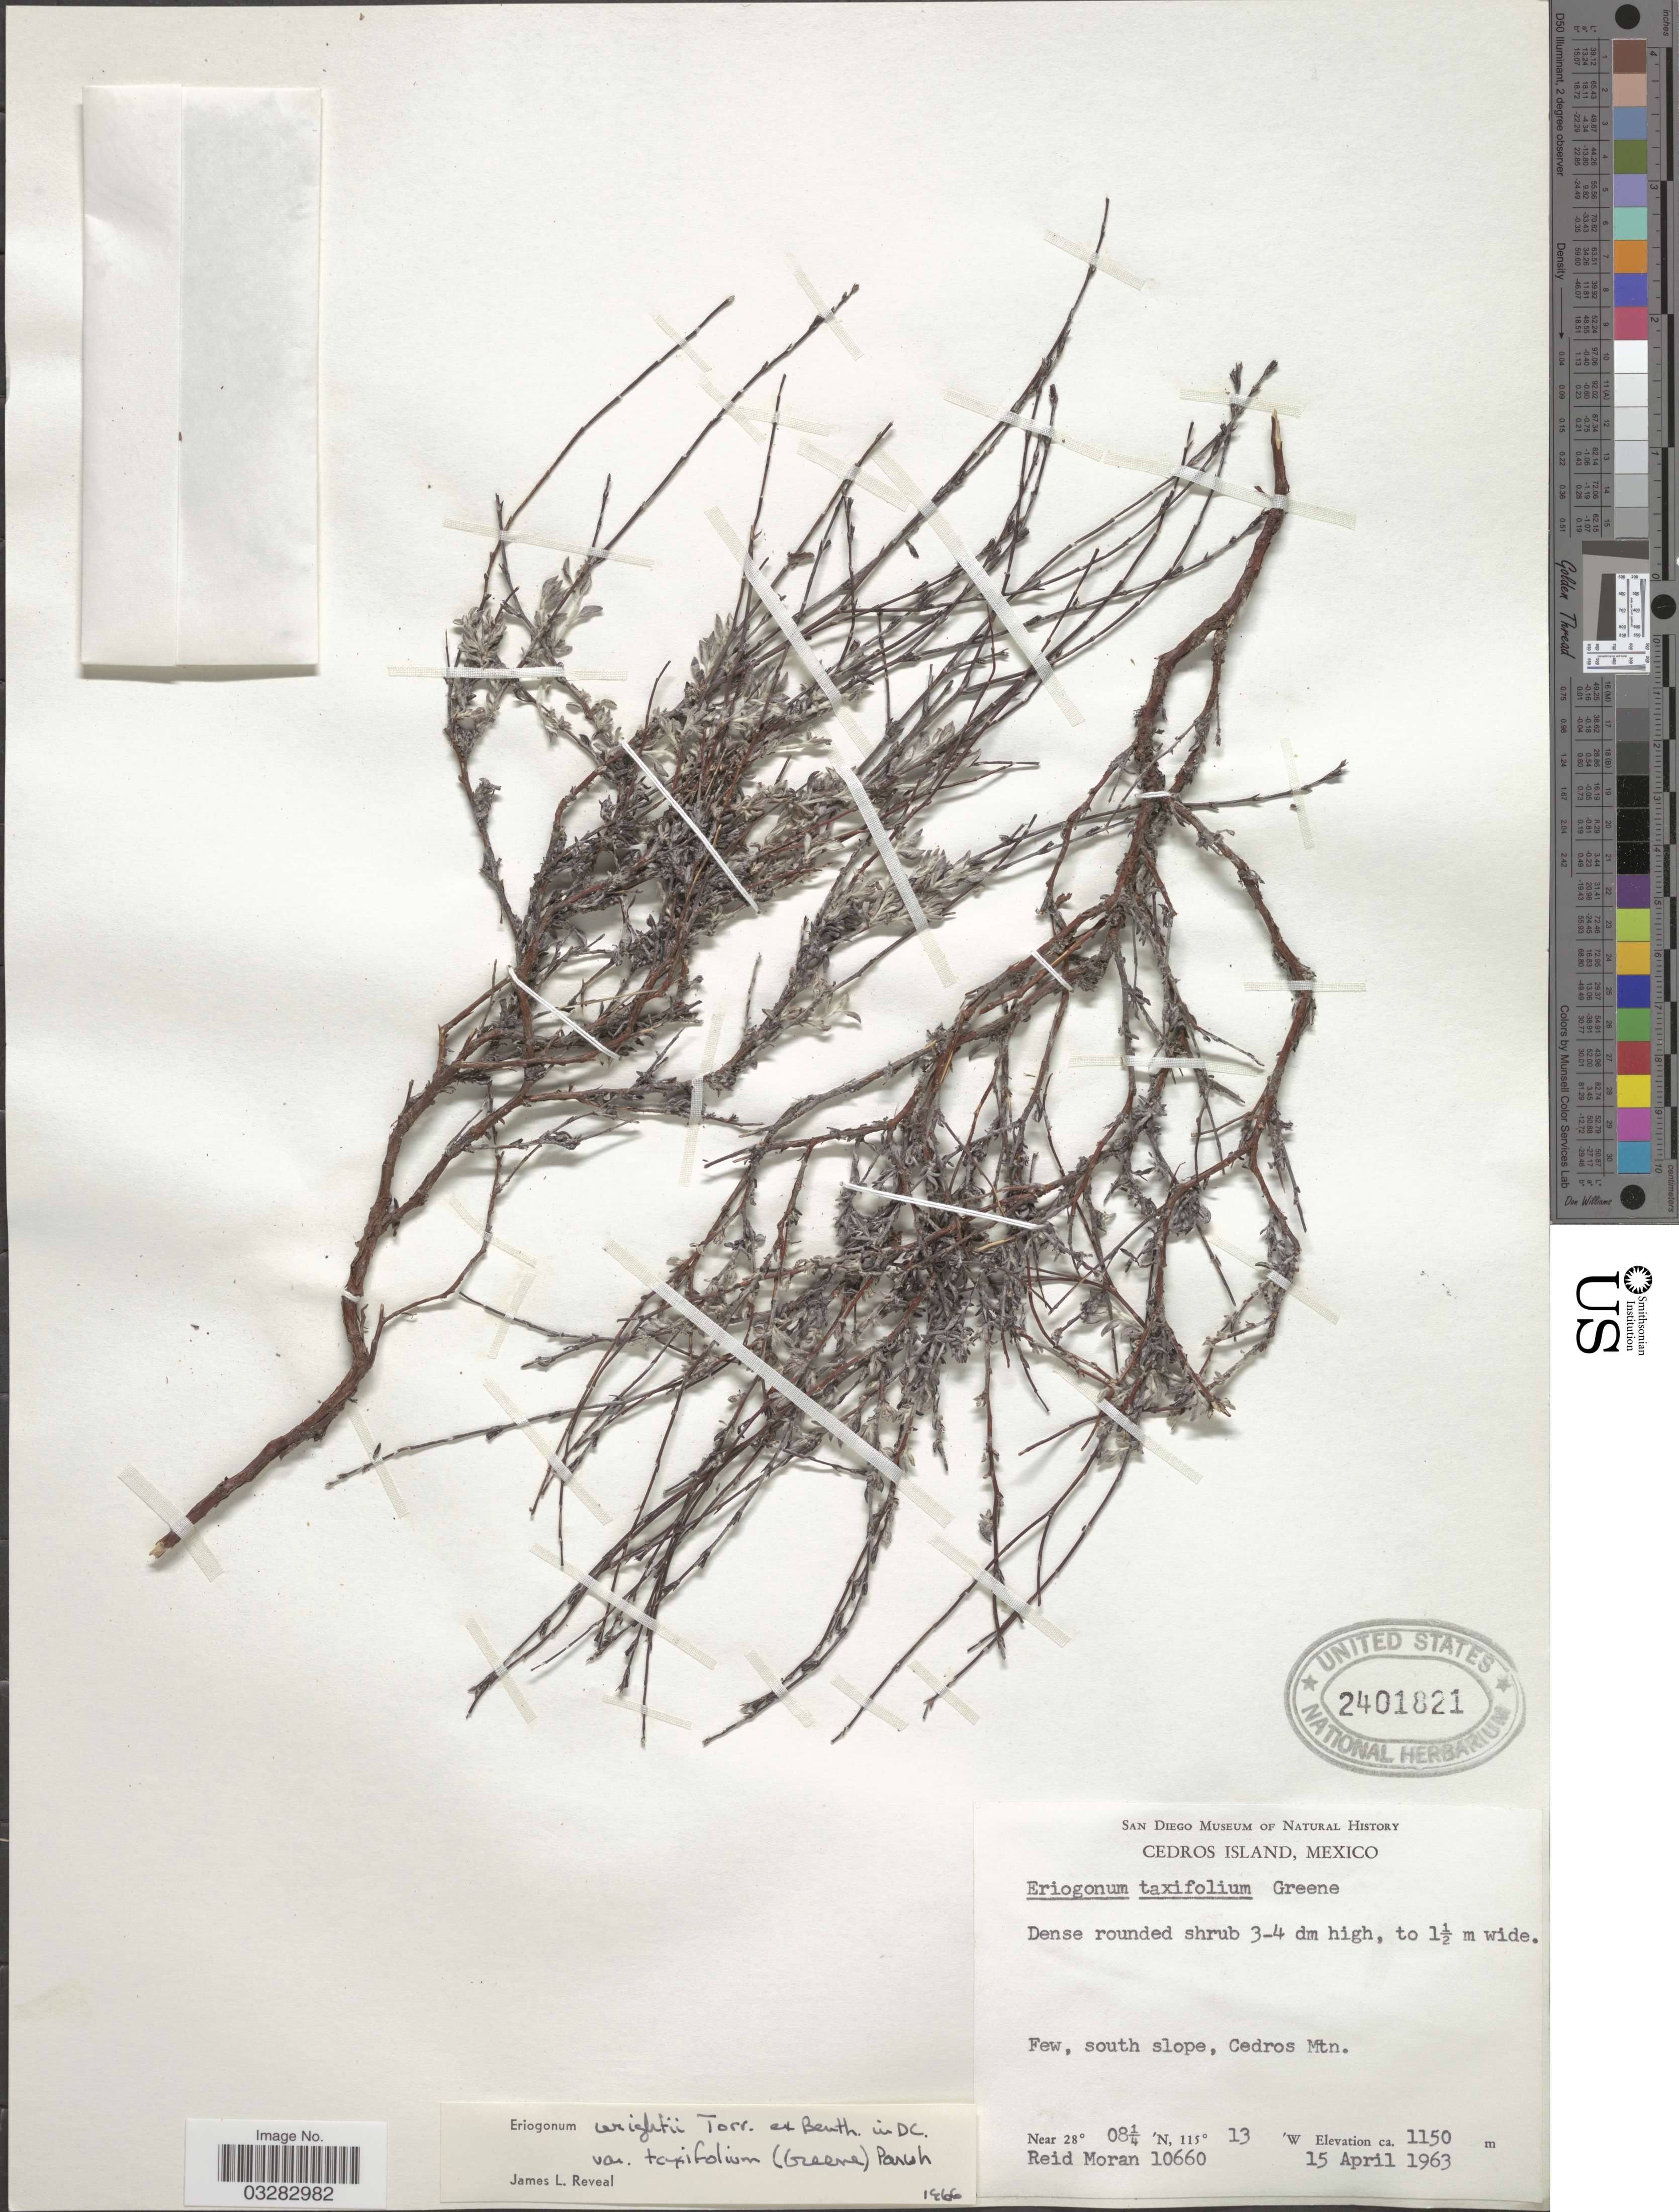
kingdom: Plantae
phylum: Tracheophyta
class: Magnoliopsida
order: Caryophyllales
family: Polygonaceae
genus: Eriogonum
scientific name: Eriogonum wrightii var. taxifolium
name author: (Greene) Parish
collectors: R. Moran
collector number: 10660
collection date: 1963-04-15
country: Mexico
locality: Cedros Island. Few, south slope, Cedros Mtn.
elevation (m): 1150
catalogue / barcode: US 2401821